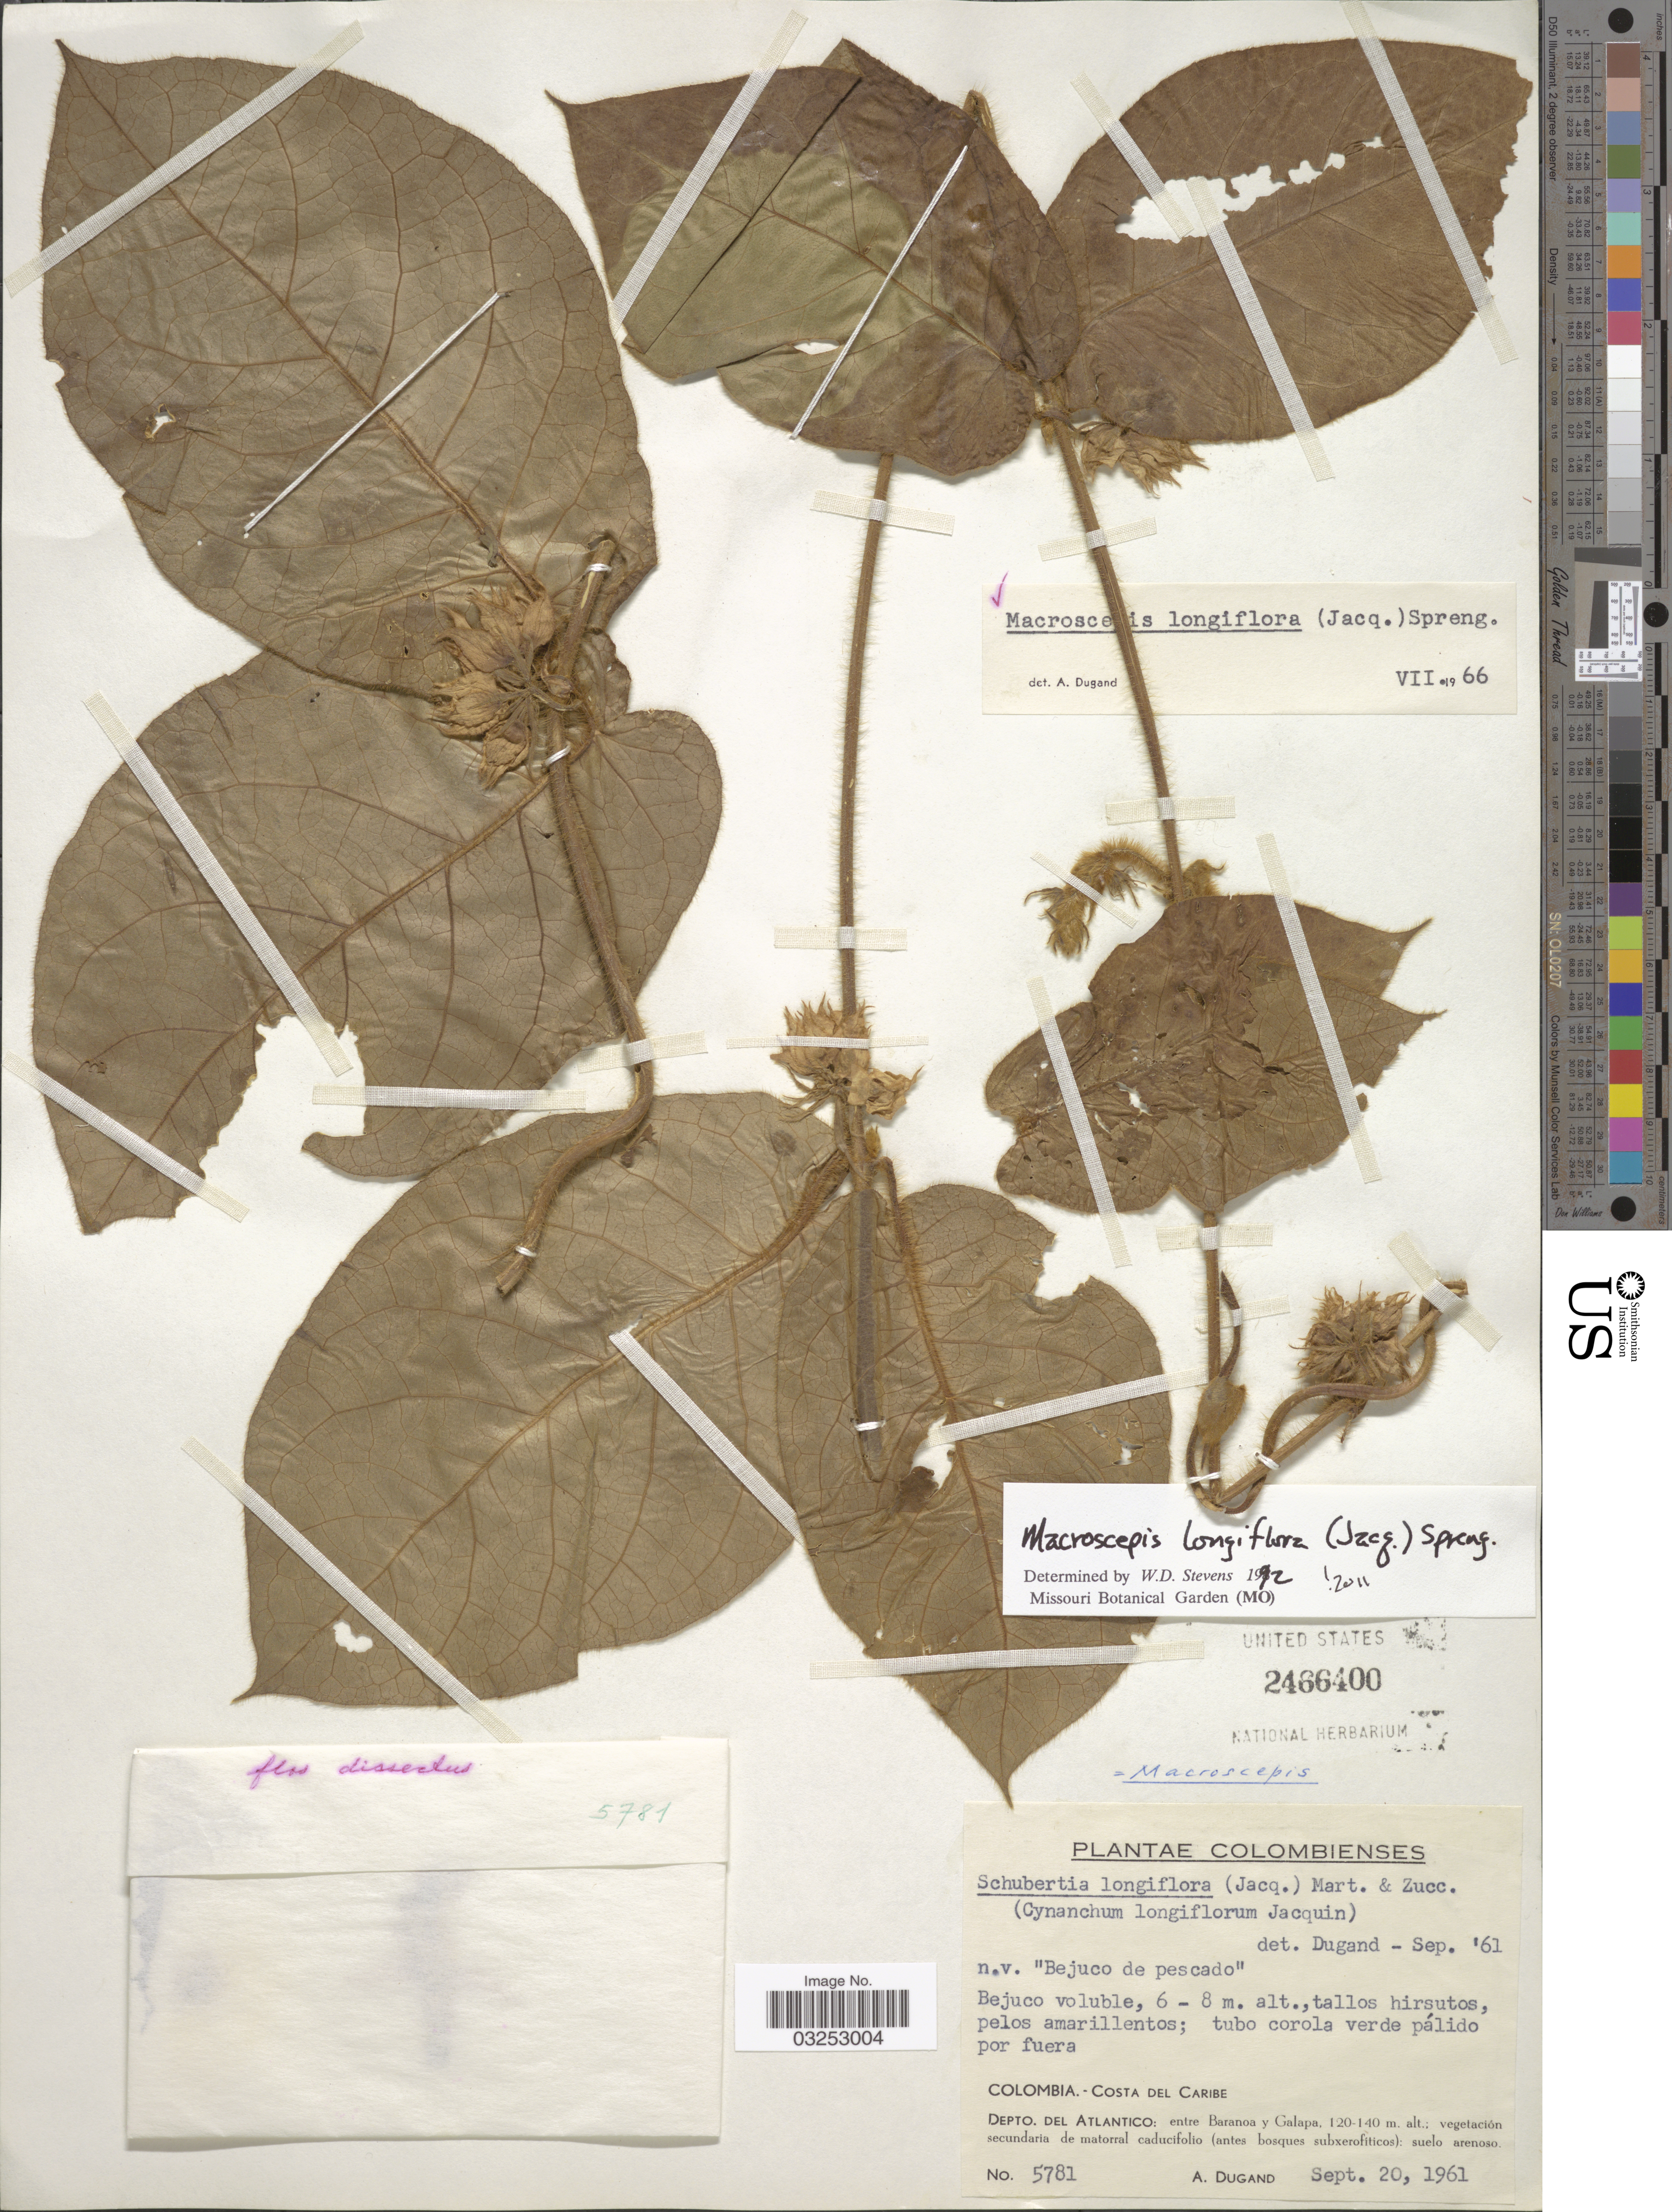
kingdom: Plantae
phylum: Tracheophyta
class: Magnoliopsida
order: Gentianales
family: Apocynaceae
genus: Macroscepis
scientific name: Macroscepis longiflora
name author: (Jacq.) Spreng.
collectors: A. Dugand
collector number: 5781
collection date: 1961-09-20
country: Colombia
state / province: Atlántico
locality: Costa Del Caribe, Depto. del Atlantico: entre Baranoa y Galapa.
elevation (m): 120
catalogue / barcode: US 2466400